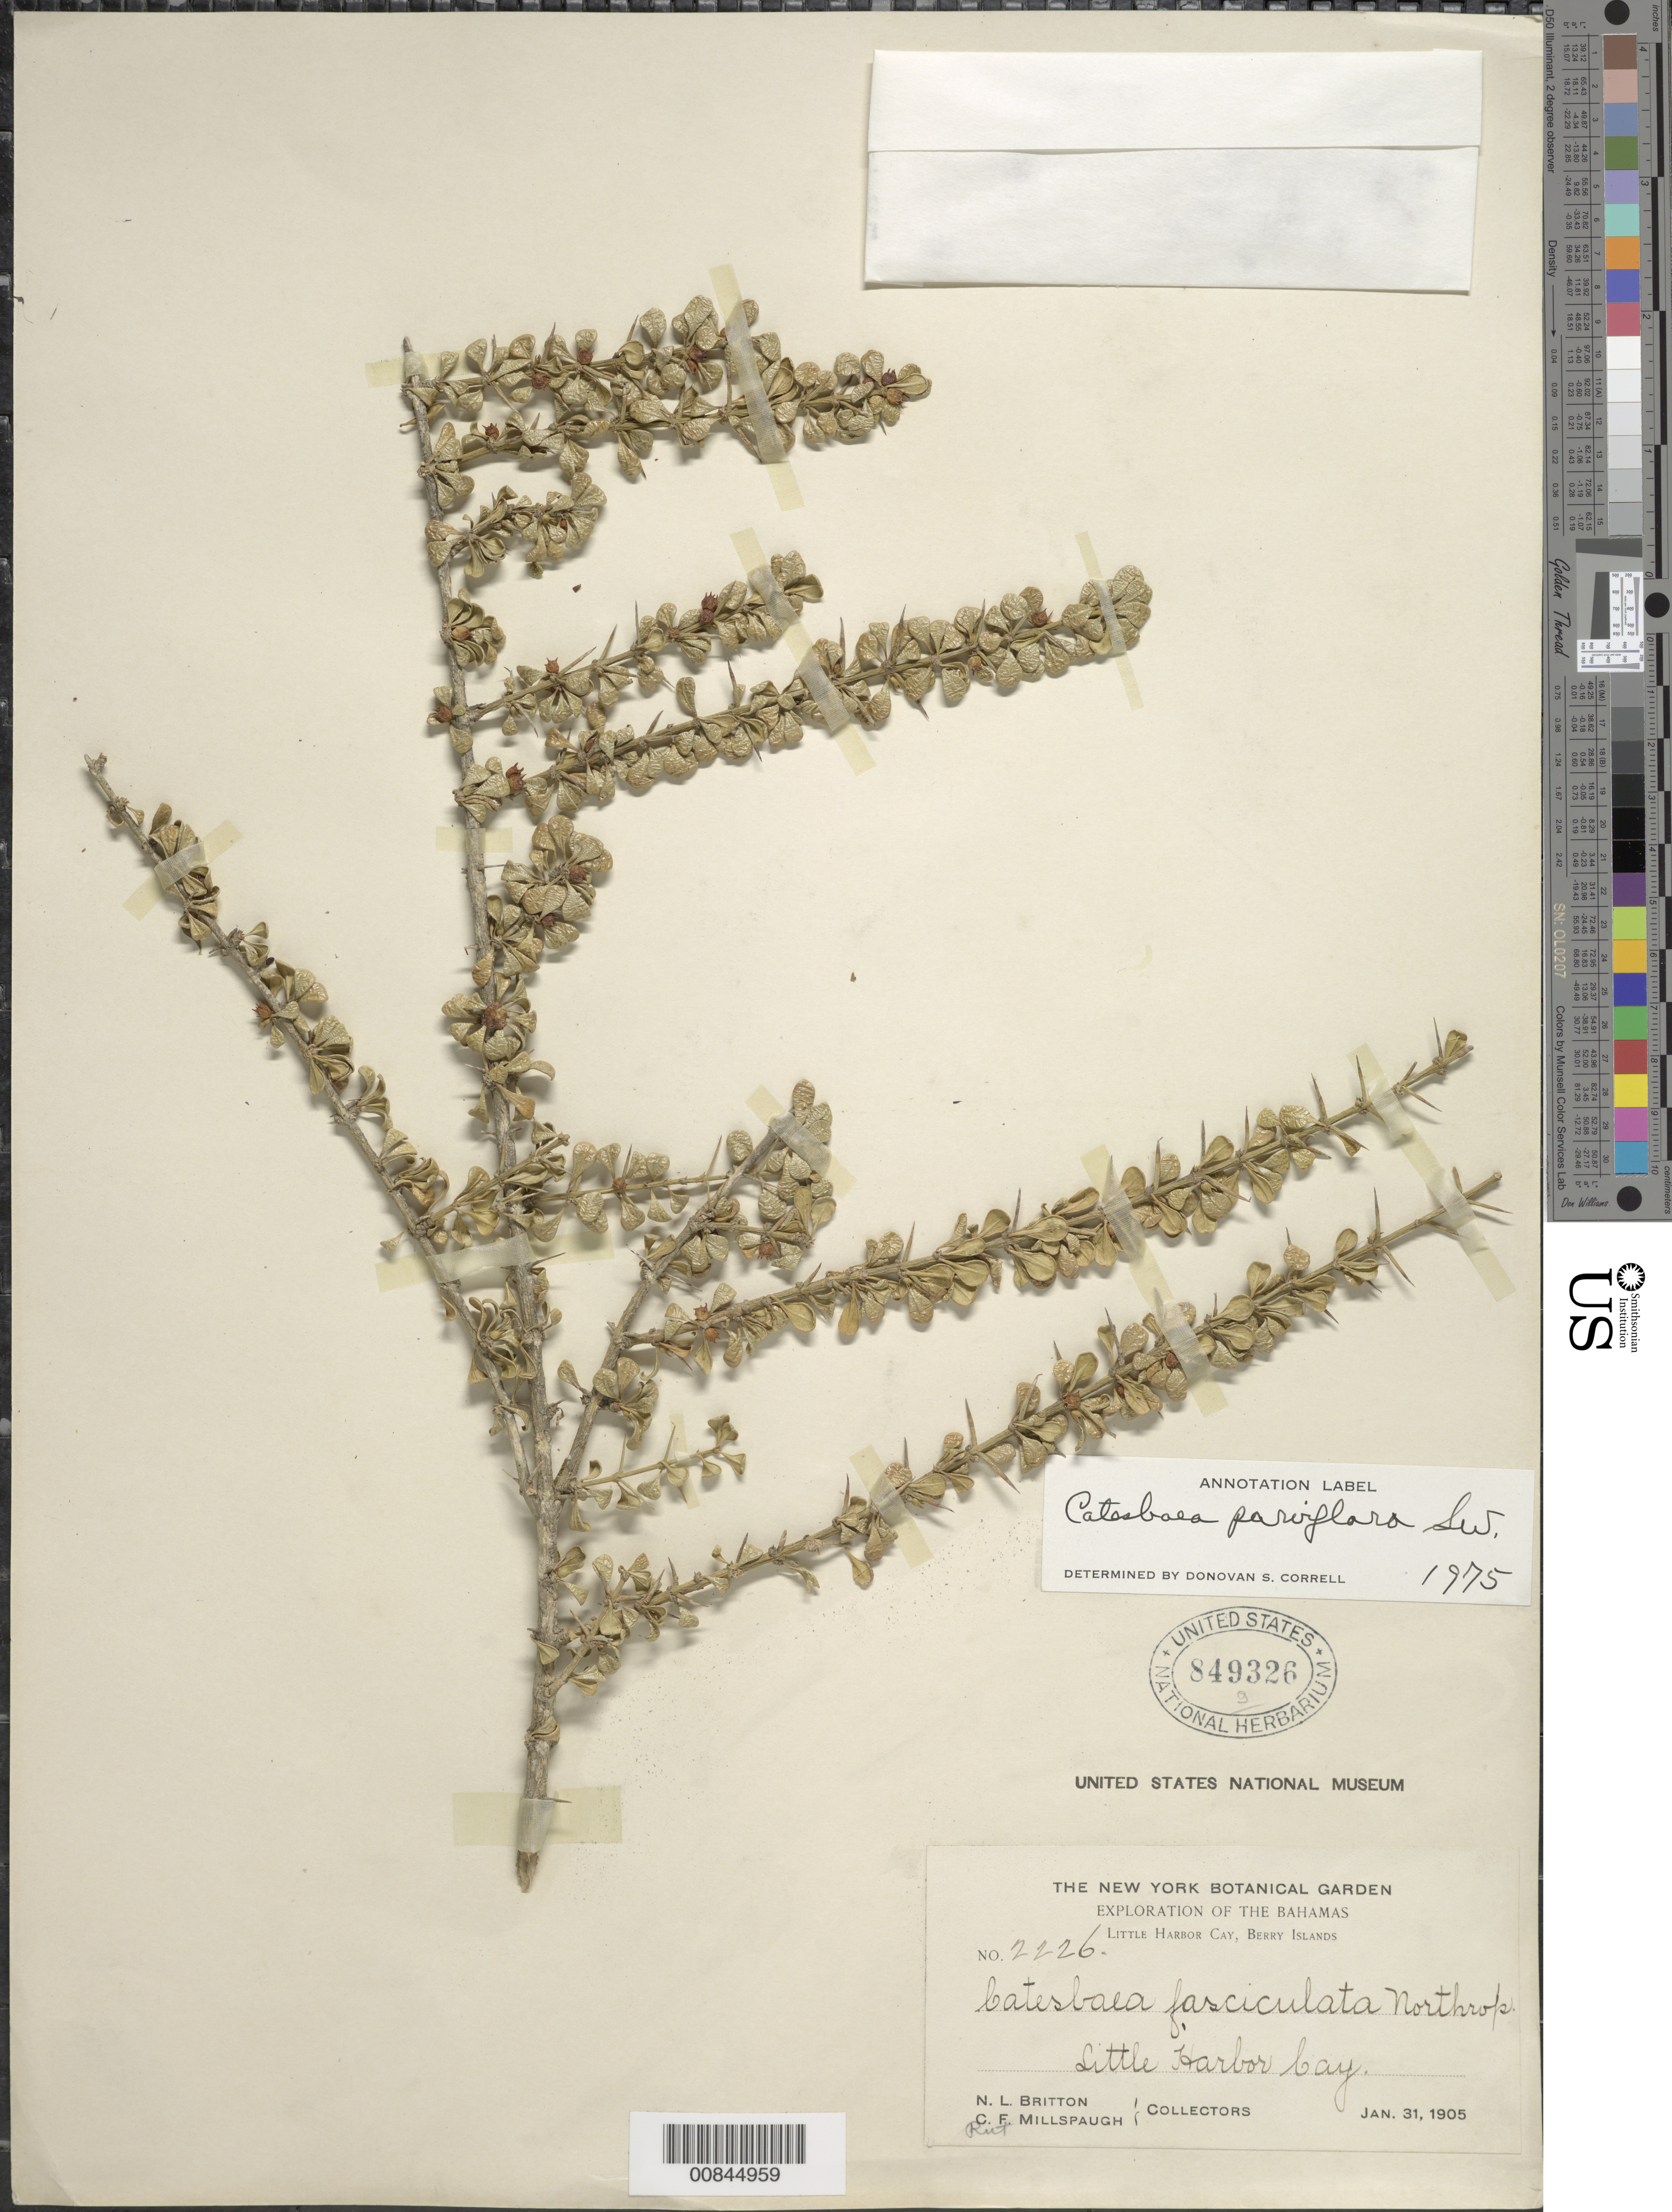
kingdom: Plantae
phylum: Tracheophyta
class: Magnoliopsida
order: Gentianales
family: Rubiaceae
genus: Catesbaea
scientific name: Catesbaea parviflora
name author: Sw.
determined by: Correll, D. S.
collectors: N. Britton & C. F. Millspaugh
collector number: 2226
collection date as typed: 31 Jan 1905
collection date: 1905-01-31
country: Bahamas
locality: Berry Islands. Little Harobr Cay.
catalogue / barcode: US 849326